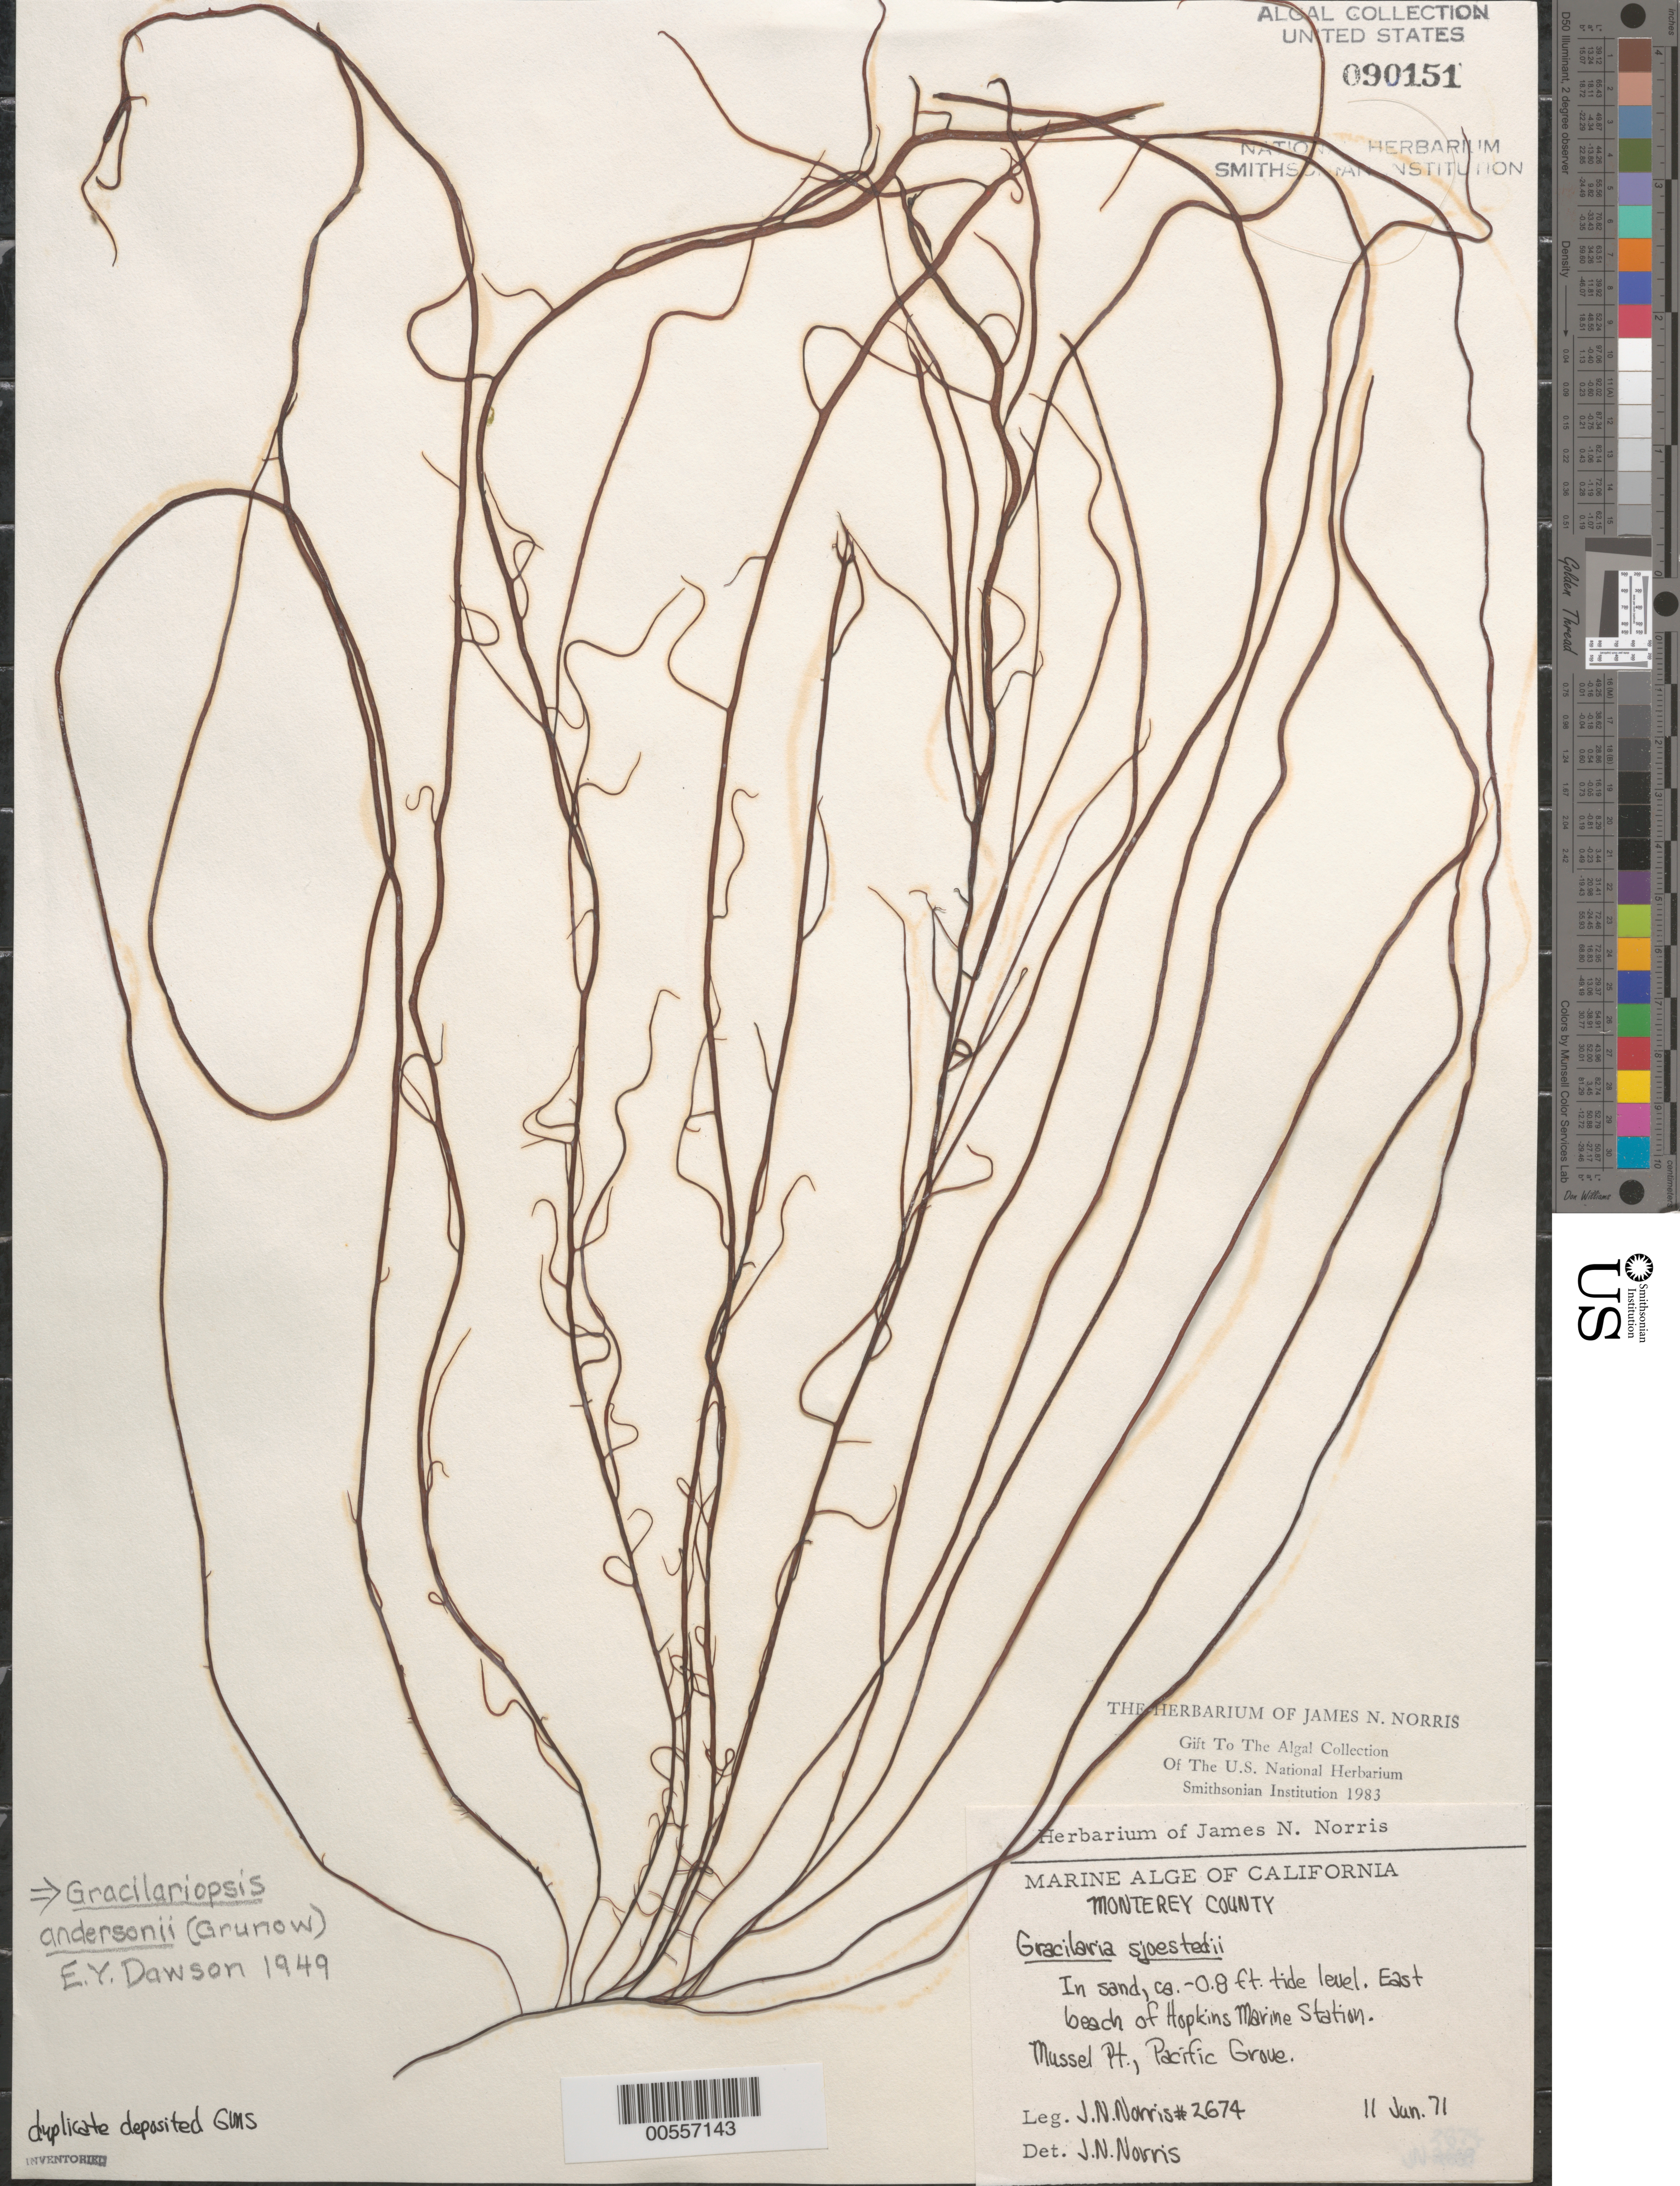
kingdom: Plantae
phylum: Rhodophyta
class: Florideophyceae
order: Gracilariales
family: Gracilariaceae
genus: Gracilariopsis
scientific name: Gracilariopsis andersonii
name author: (Grunow) E.Y. Dawson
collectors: J. N. Norris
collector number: JN-2674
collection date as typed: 11 Jun 1971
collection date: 1971-06-11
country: United States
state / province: California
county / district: Monterey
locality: East Beach, Mussel Point, Pacific Grove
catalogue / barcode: US 90151